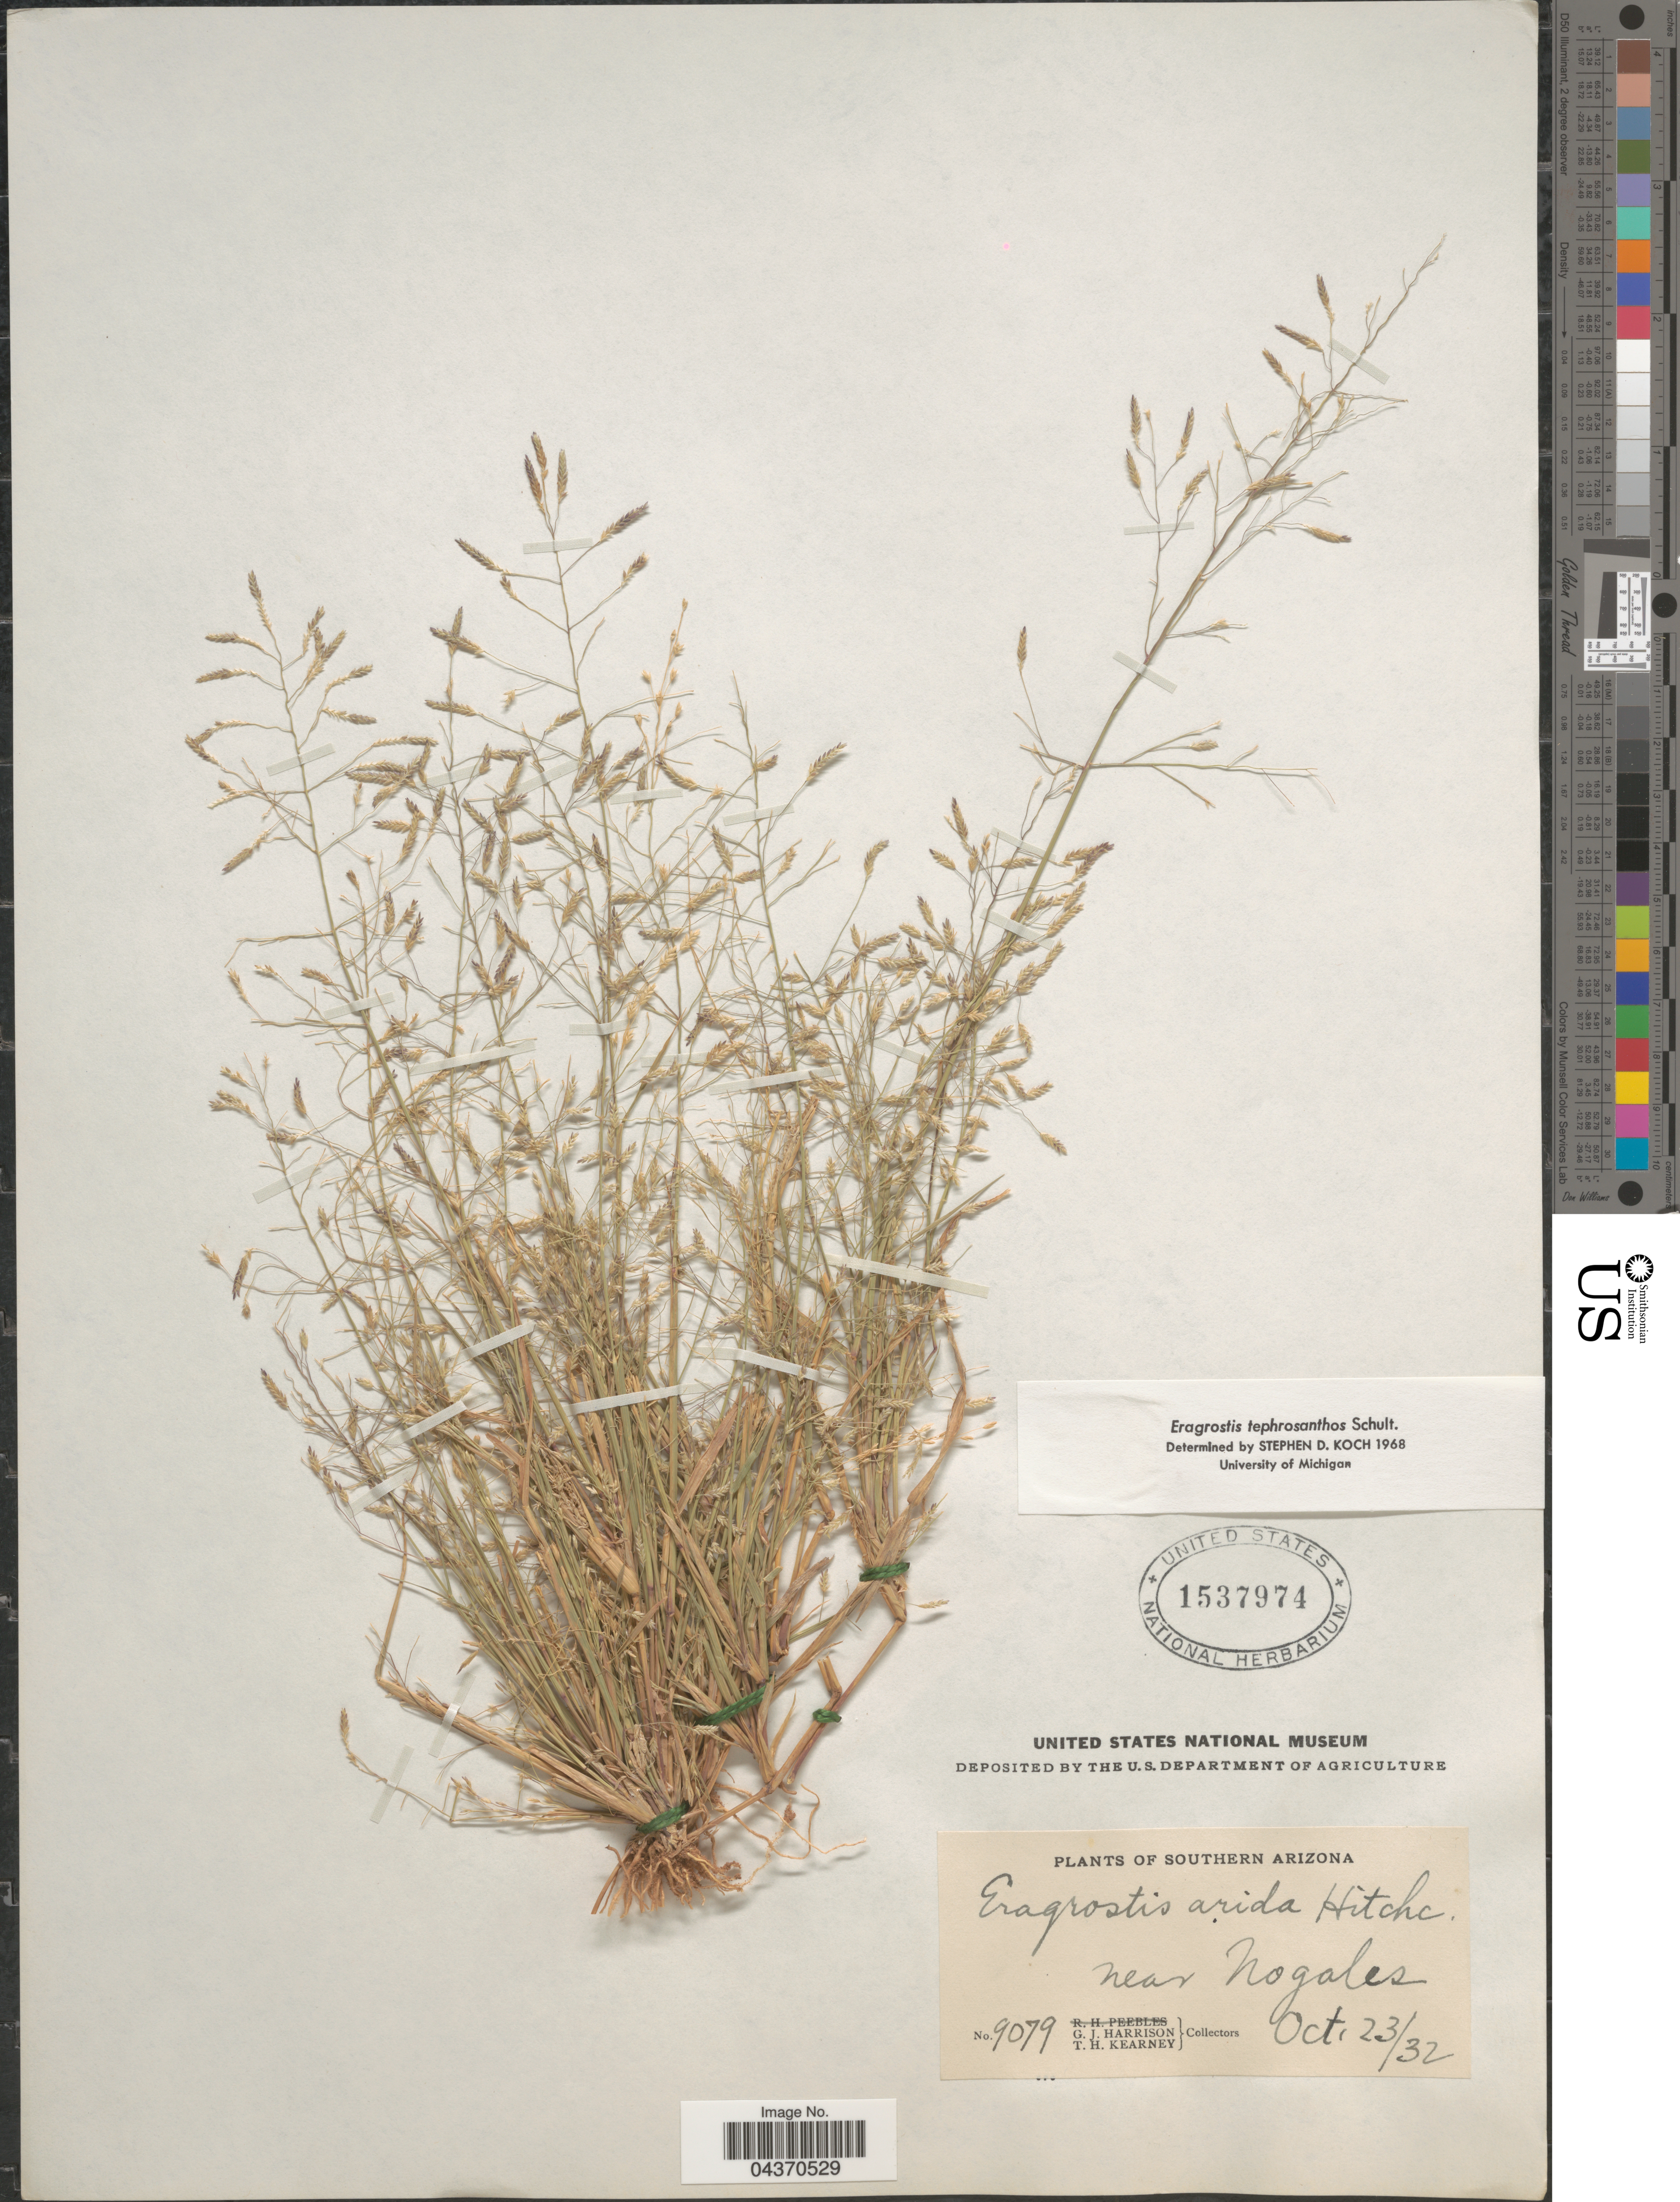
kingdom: Plantae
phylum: Tracheophyta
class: Liliopsida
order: Poales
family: Poaceae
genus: Eragrostis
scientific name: Eragrostis pectinacea var. miserrima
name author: (E. Fourn.) Reeder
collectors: G. J. Harrison & T. H. Kearney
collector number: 9079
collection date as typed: Transcribed d/m/y: 23/10/32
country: United States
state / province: Arizona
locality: Southern Arizona. Near Nogales.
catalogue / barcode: US 1537974